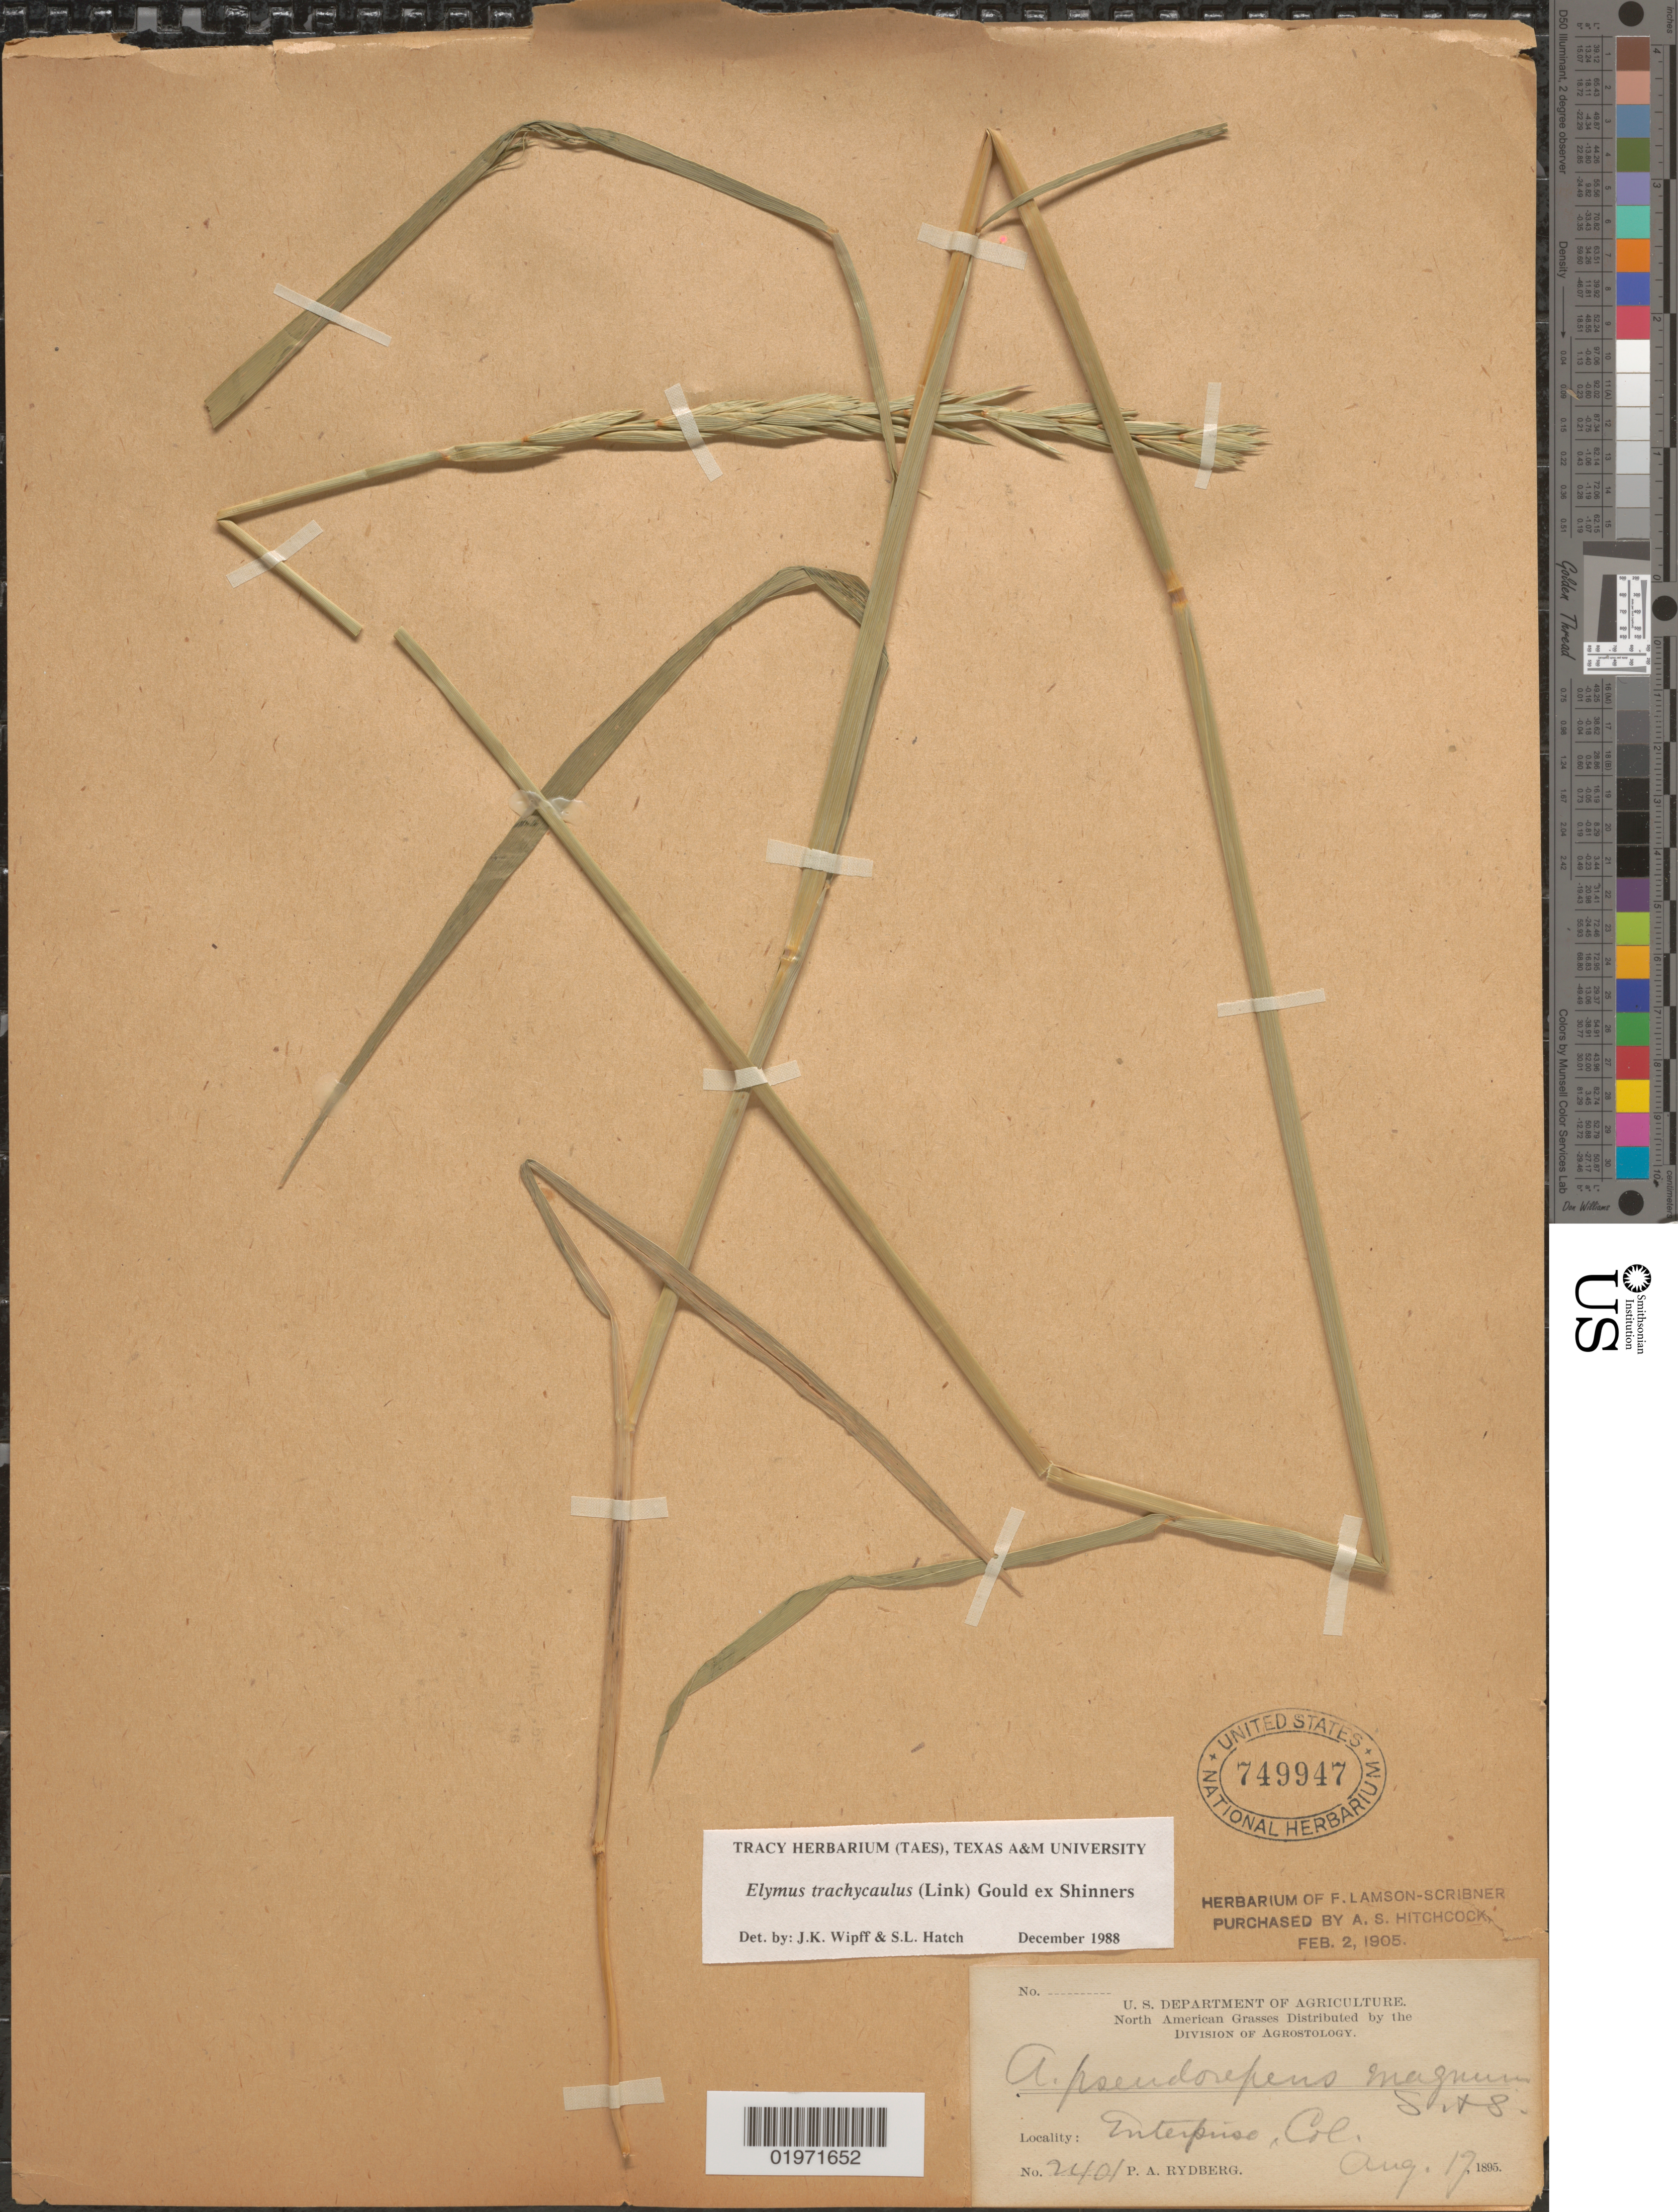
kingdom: Plantae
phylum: Tracheophyta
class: Liliopsida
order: Poales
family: Poaceae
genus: Elymus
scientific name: Elymus trachycaulus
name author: (Link) Gould ex Shinners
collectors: P. A. Rydberg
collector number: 2401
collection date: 1895-08-17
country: United States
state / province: Colorado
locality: Enterprise.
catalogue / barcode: US 749947